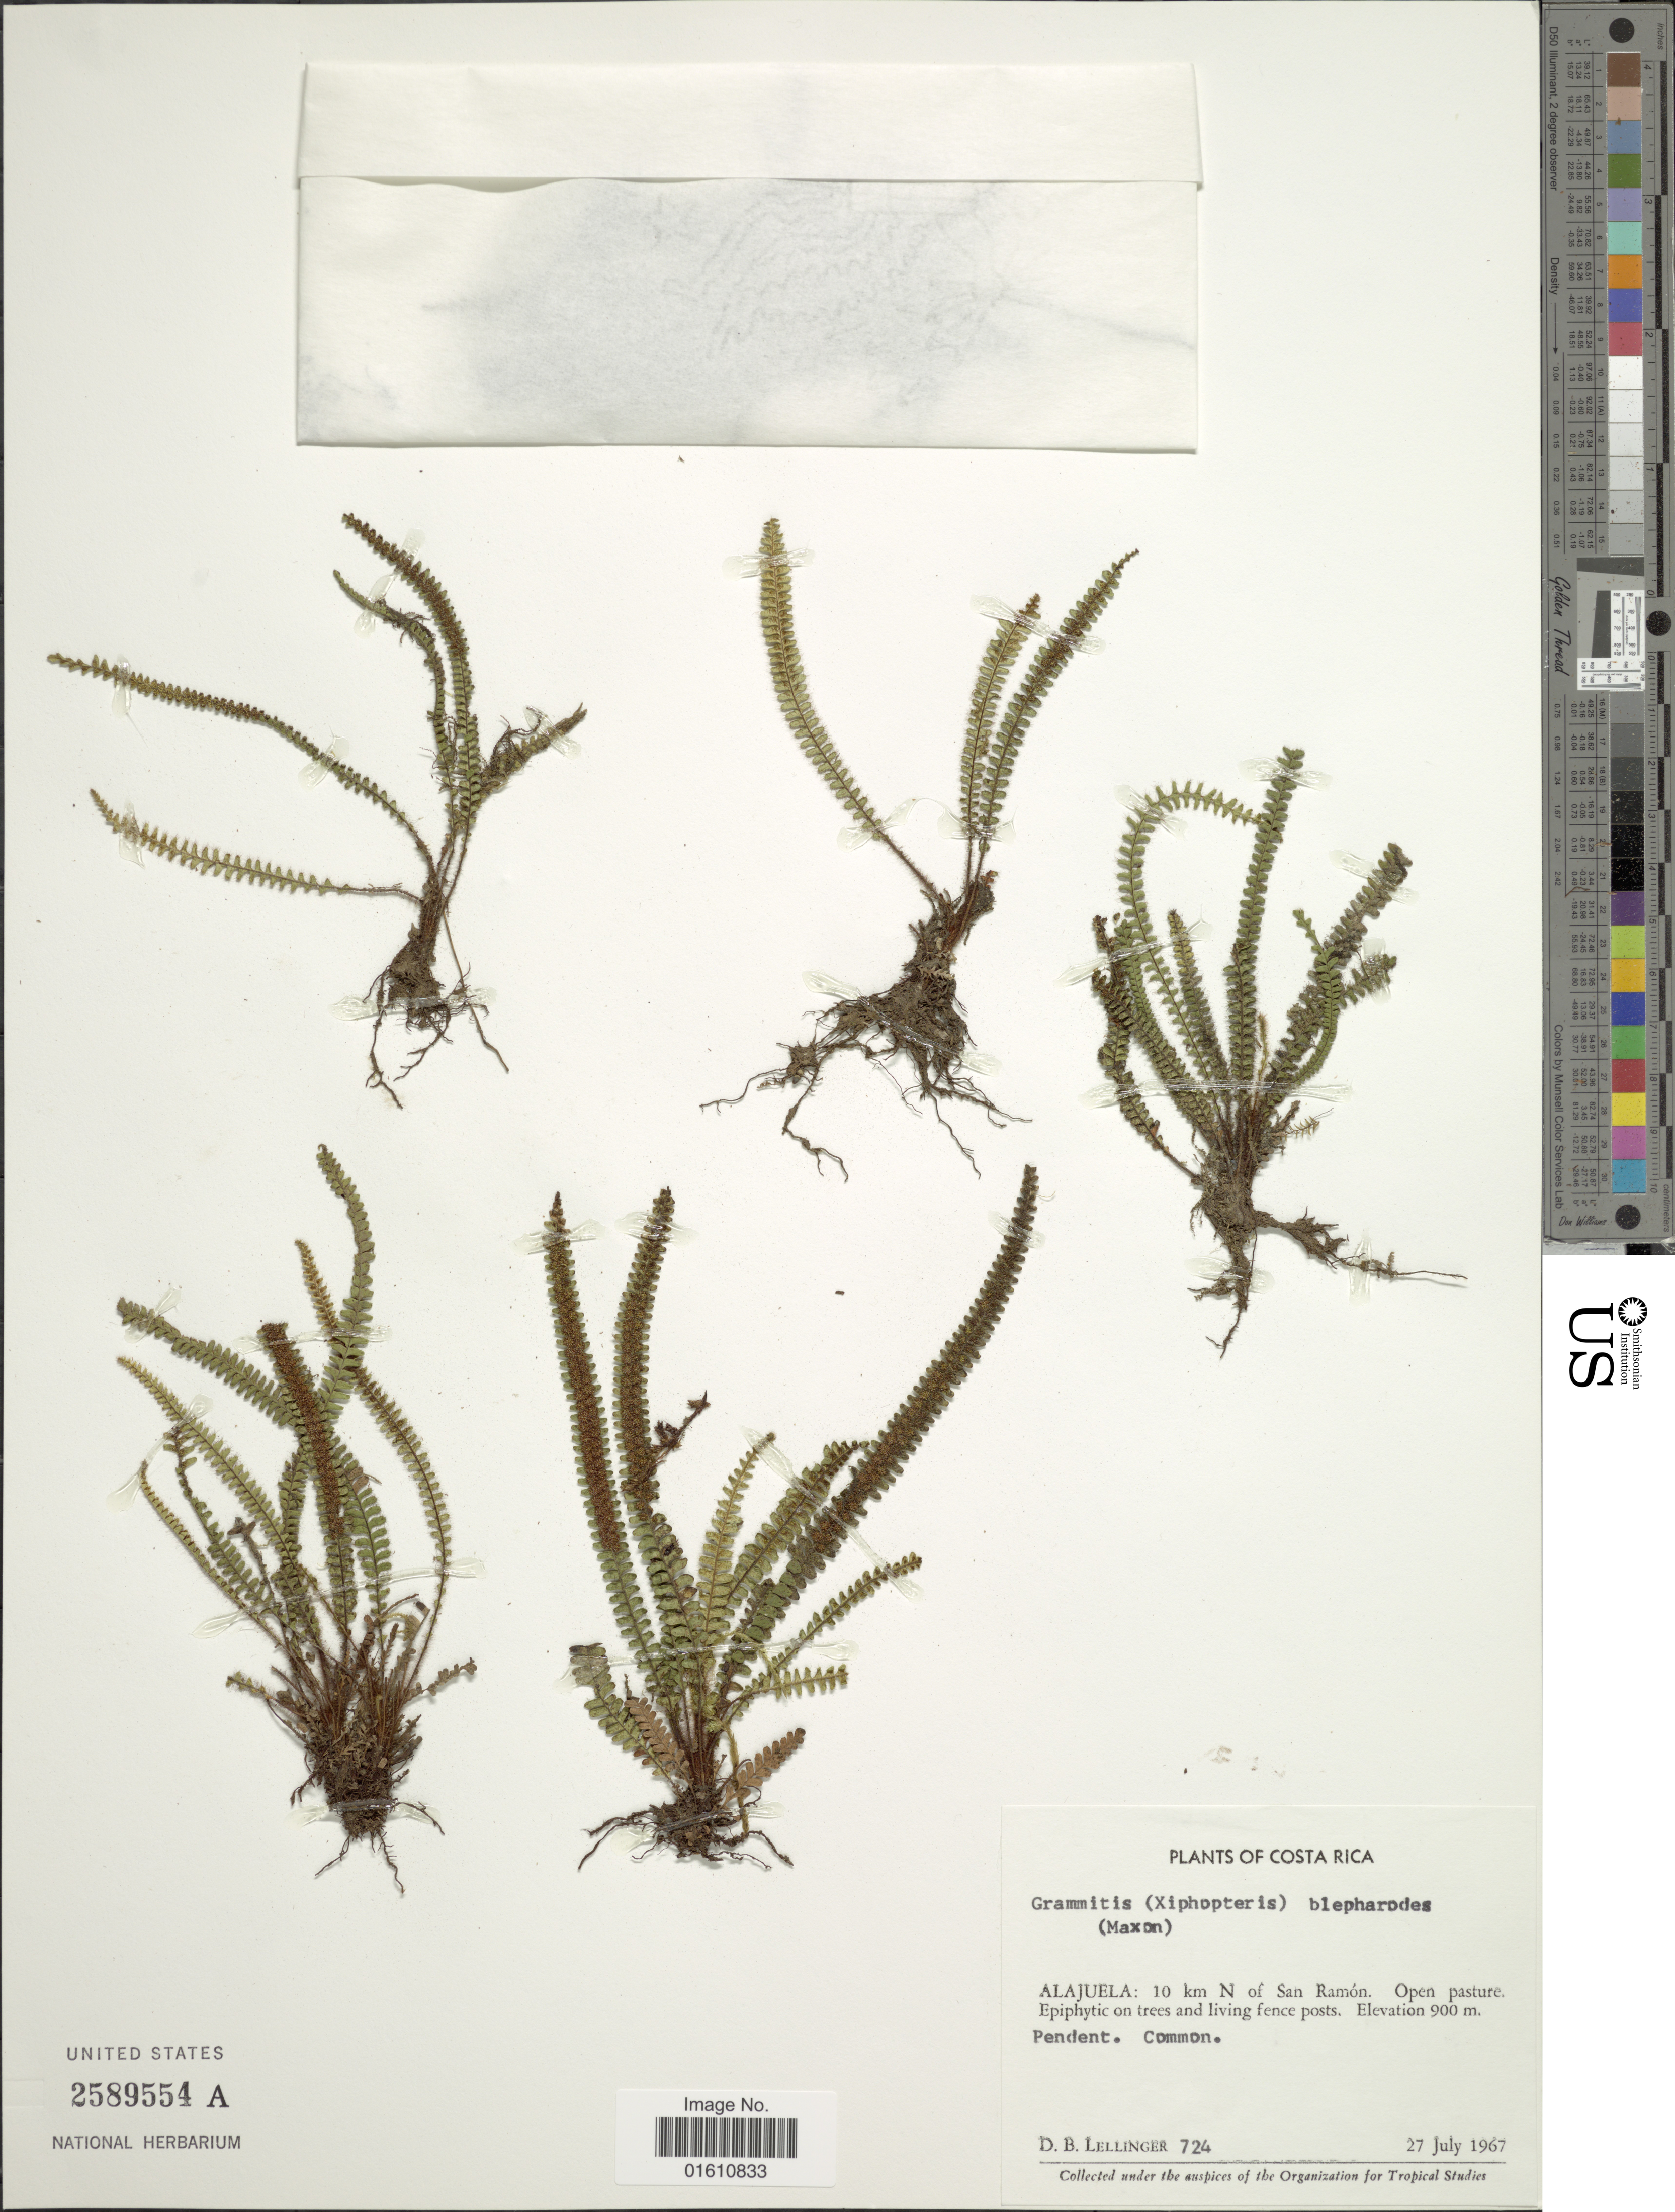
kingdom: Plantae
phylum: Tracheophyta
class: Polypodiopsida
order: Polypodiales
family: Polypodiaceae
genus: Moranopteris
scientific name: Moranopteris taenifolia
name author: (Jenman) R. Y. Hirai & J. Prado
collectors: D. B. Lellinger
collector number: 724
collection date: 1967-07-27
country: Costa Rica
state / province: Alajuela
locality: Alajuela: 10 km N of San Ramon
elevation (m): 900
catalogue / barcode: US 2589554A